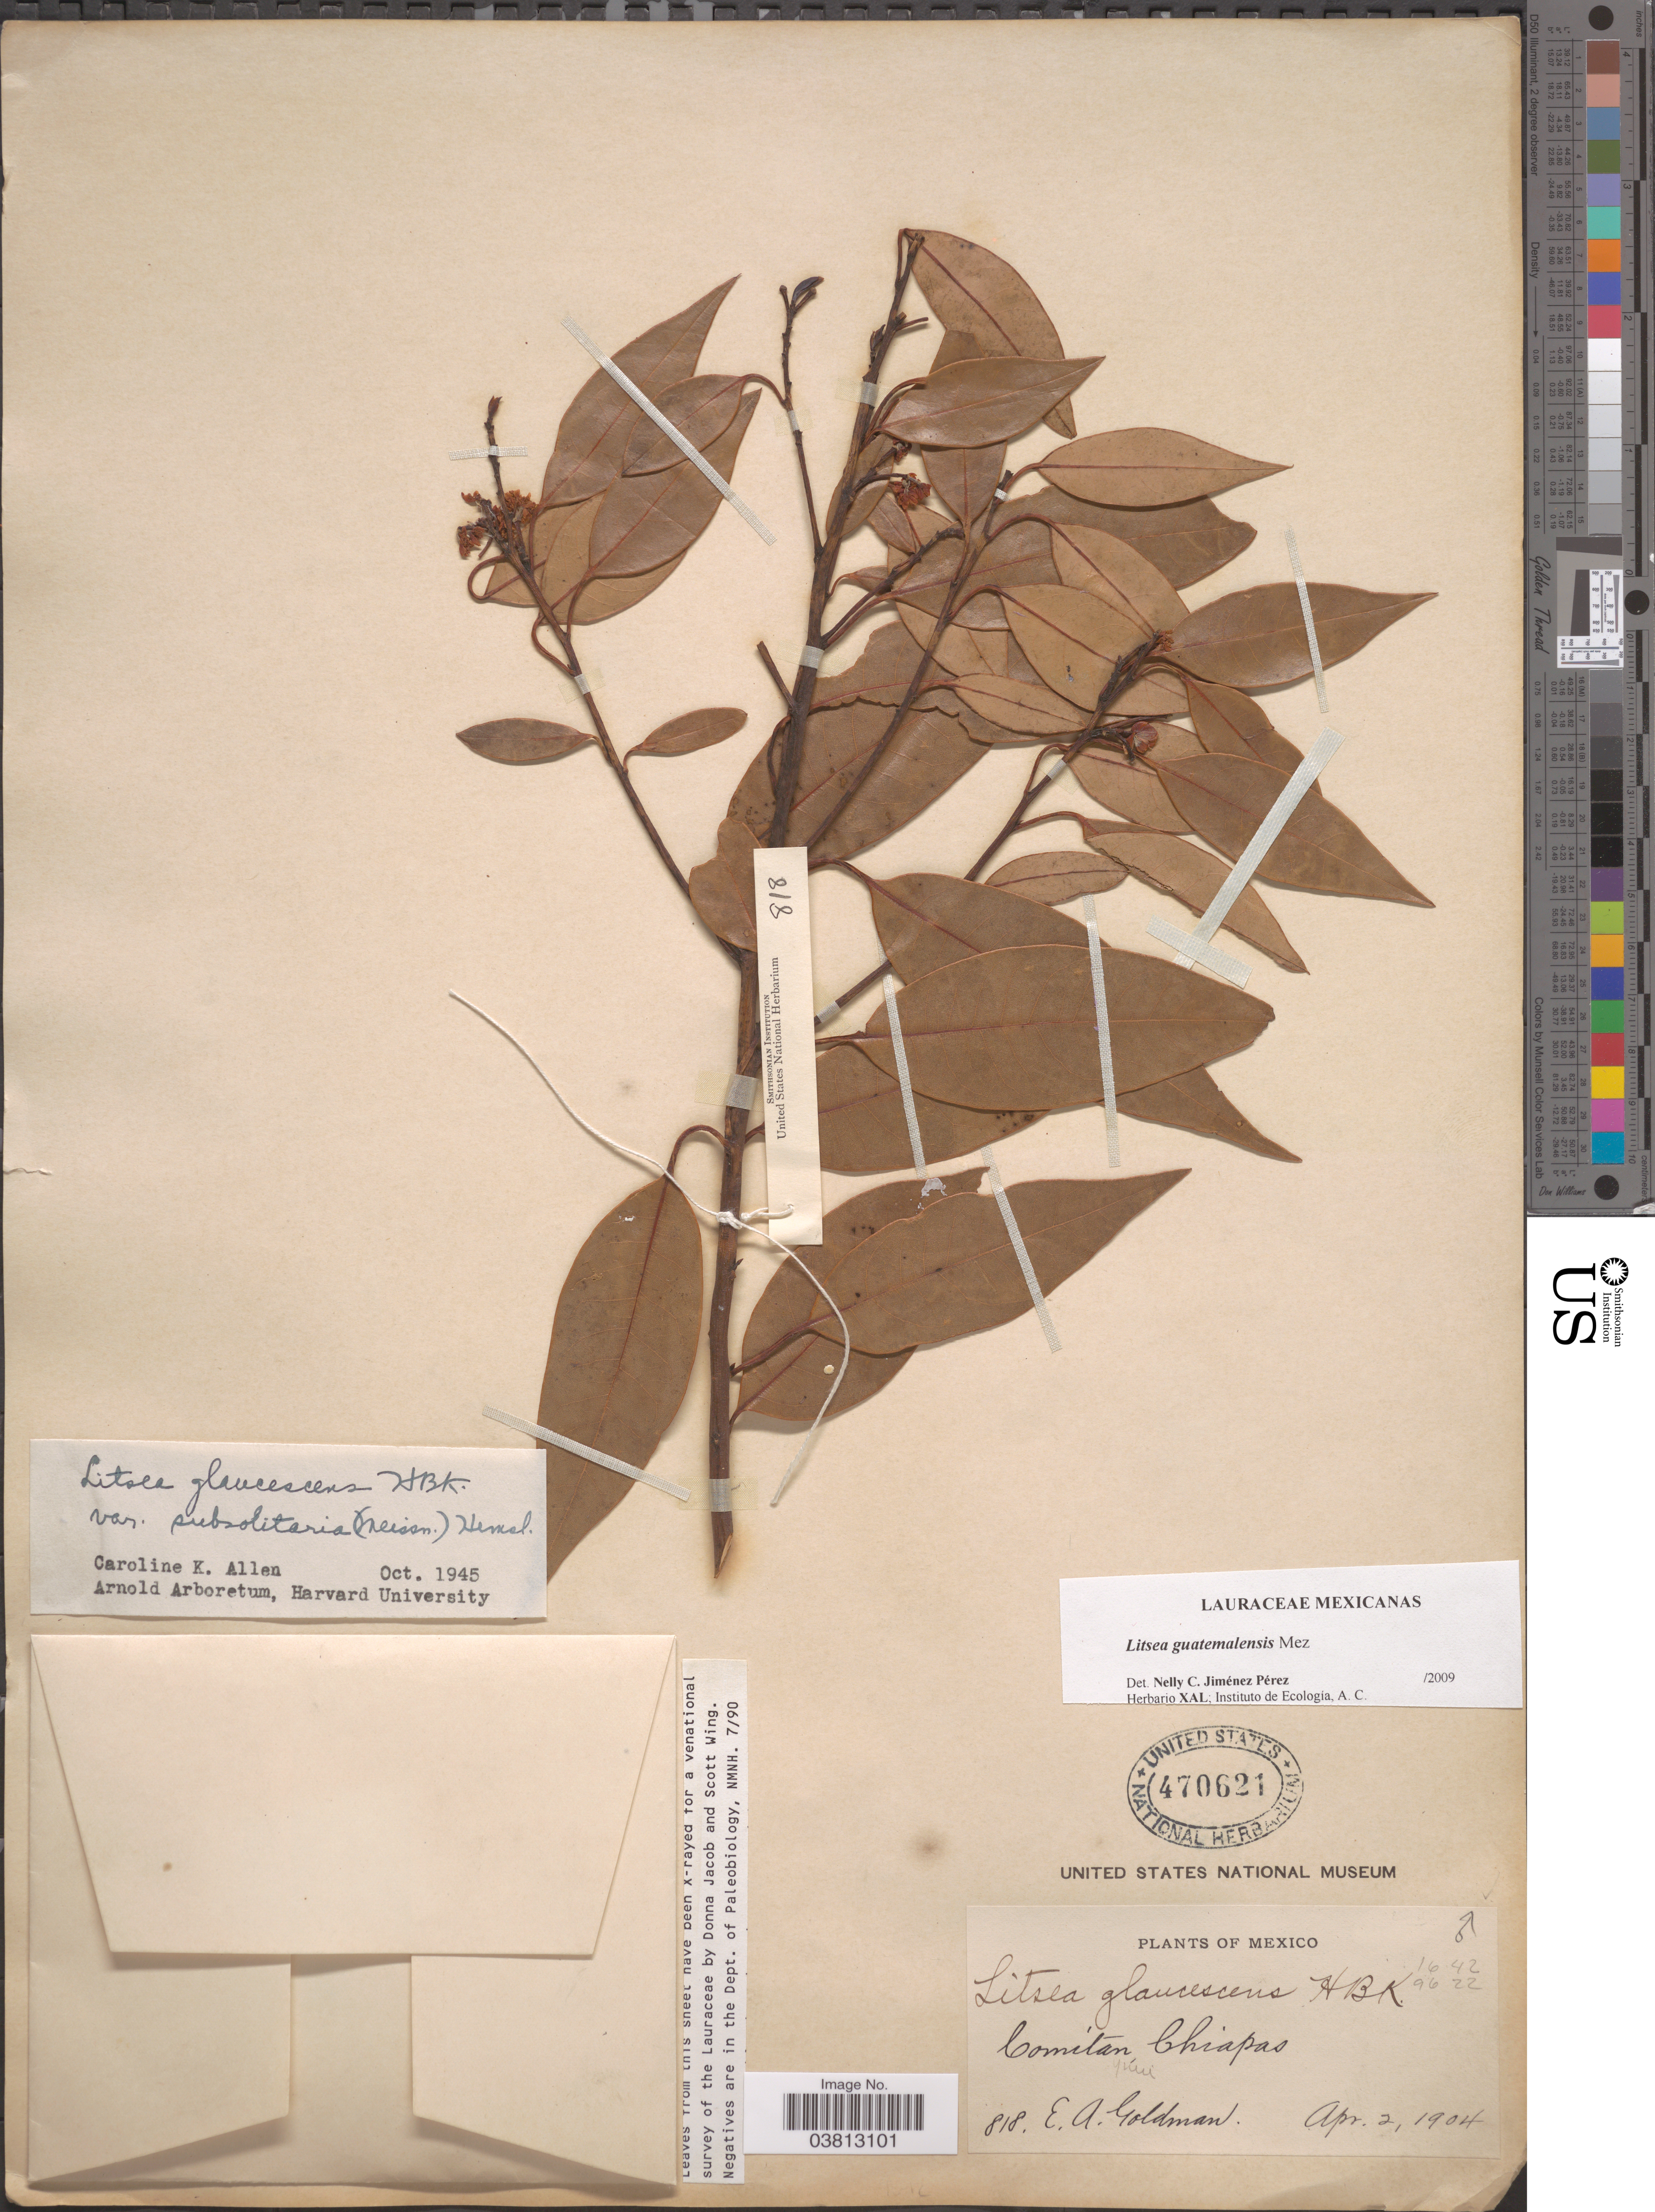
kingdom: Plantae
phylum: Tracheophyta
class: Magnoliopsida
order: Laurales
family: Lauraceae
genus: Litsea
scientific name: Litsea guatemalensis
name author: Mez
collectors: E. A. Goldman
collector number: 818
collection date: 1904-04-02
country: Mexico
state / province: Chiapas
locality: Comitan.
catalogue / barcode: US 470621